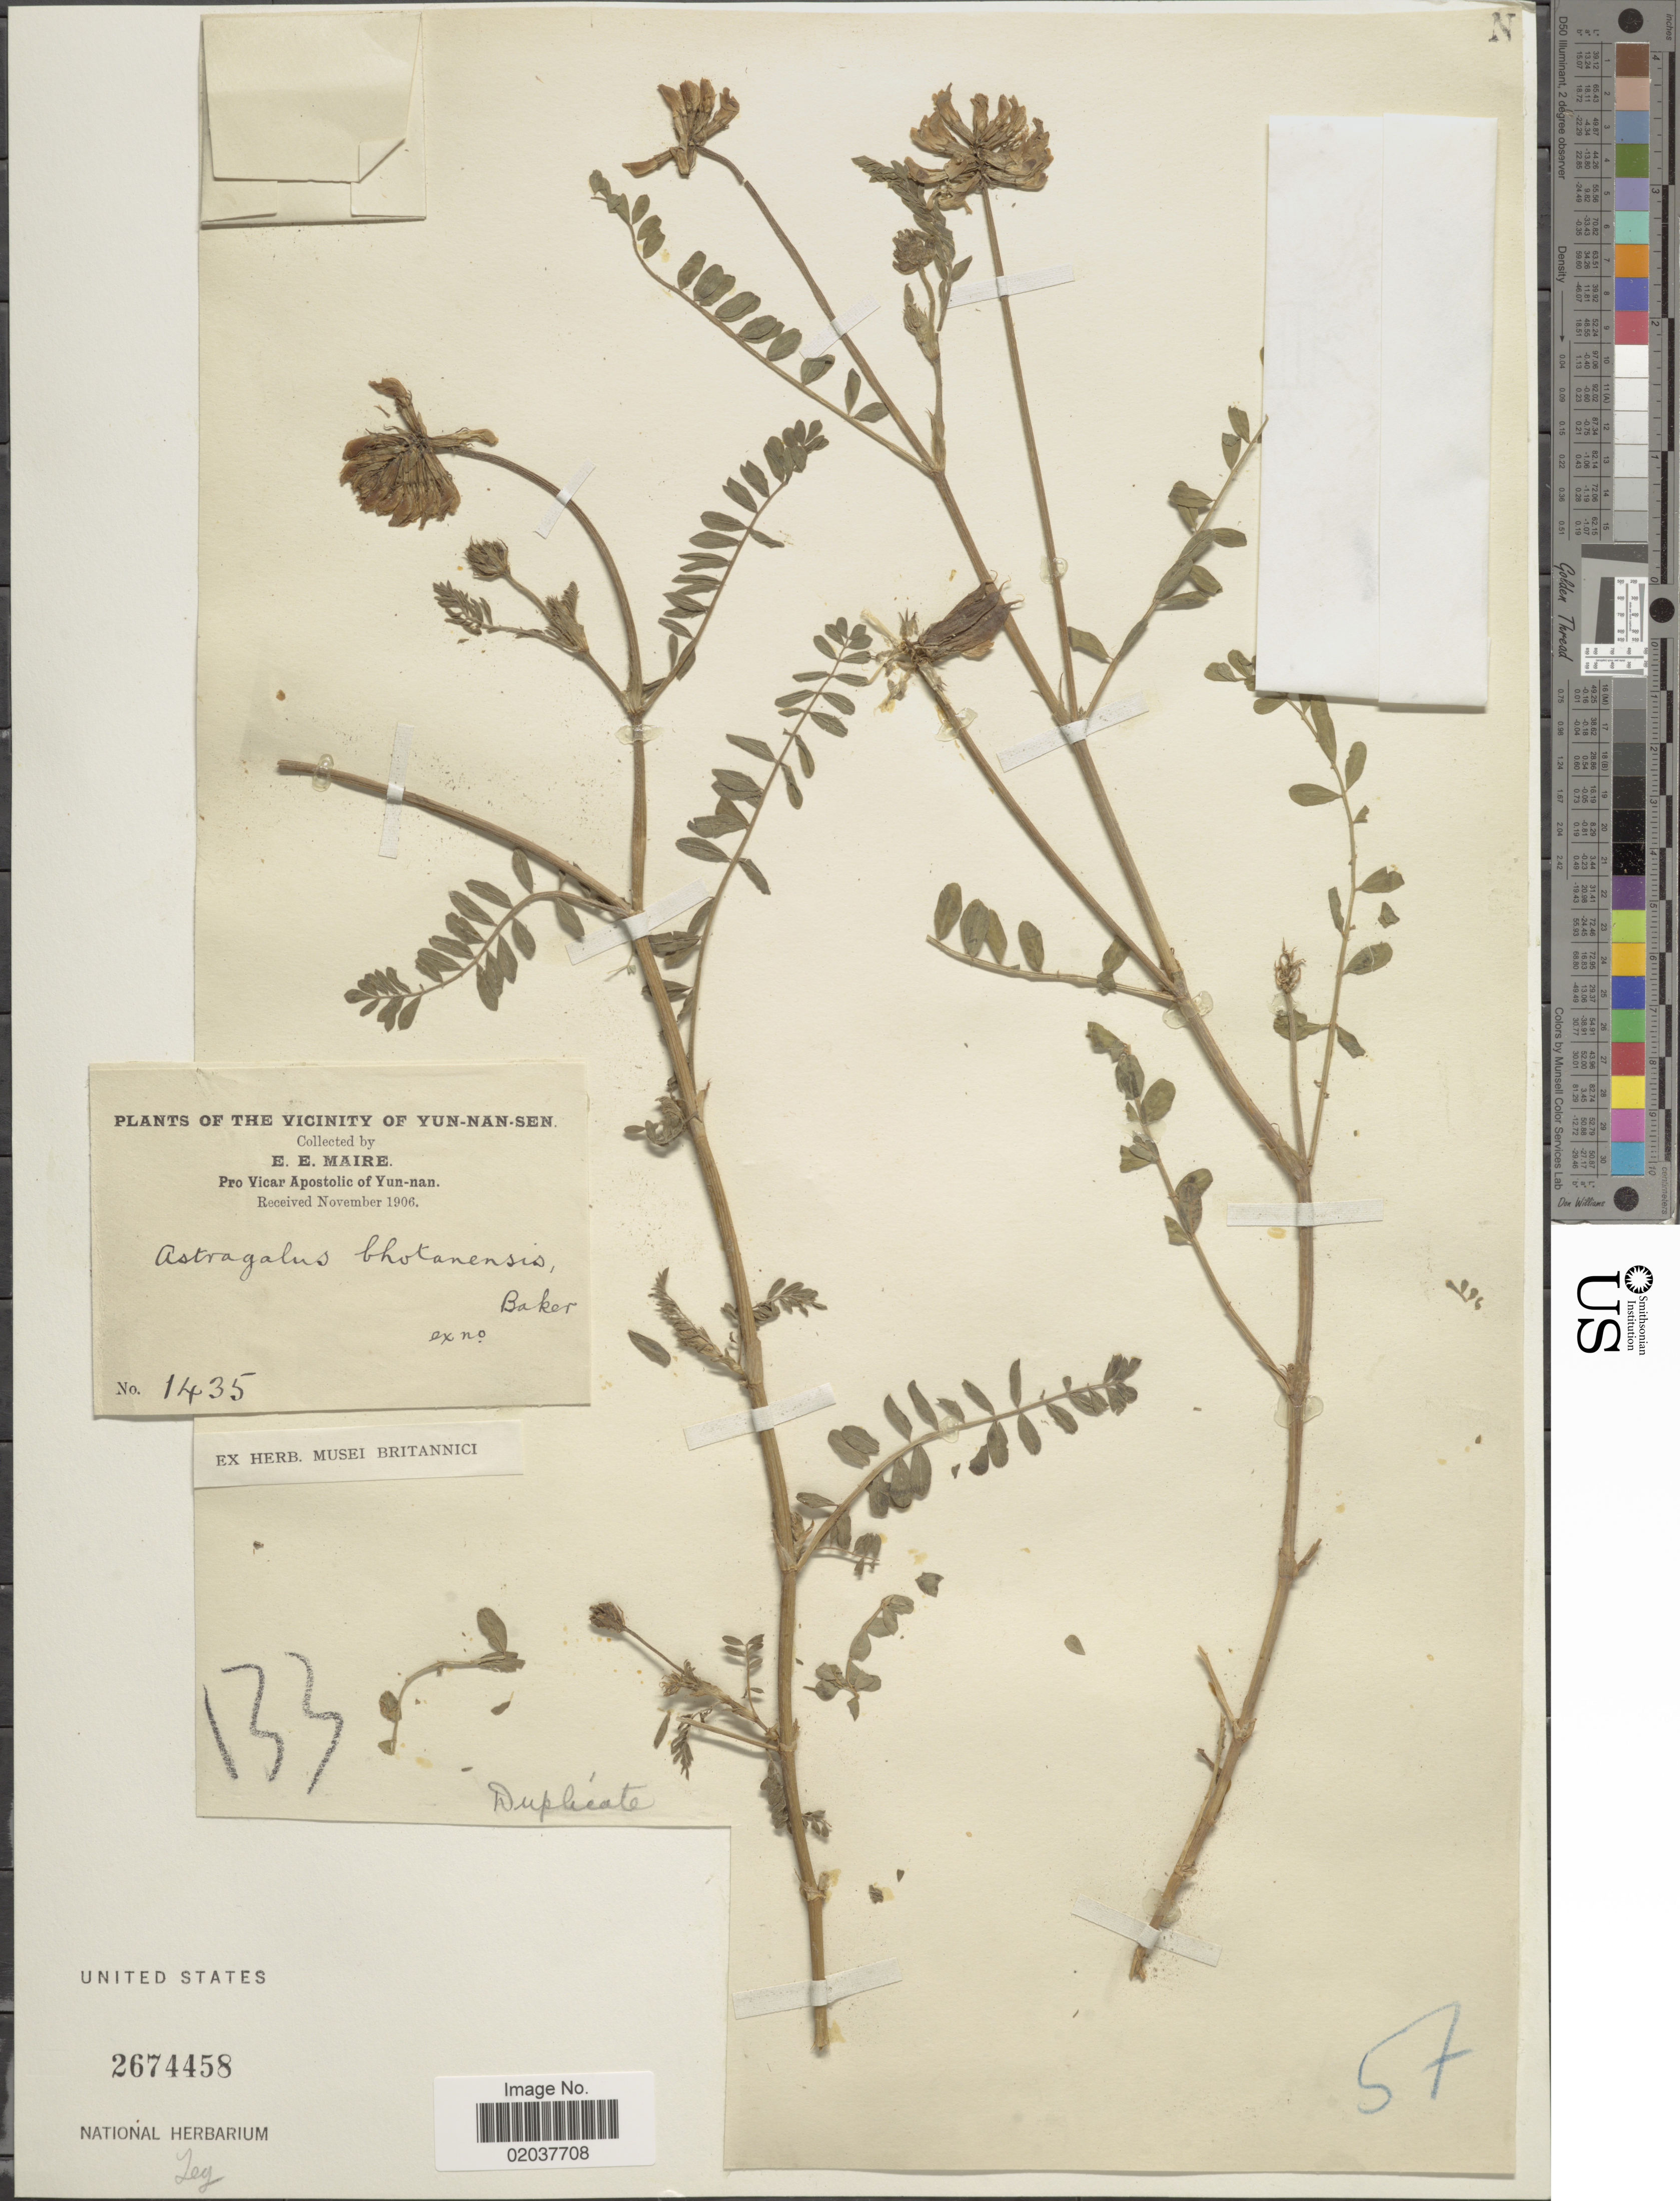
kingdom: Plantae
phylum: Tracheophyta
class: Magnoliopsida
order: Fabales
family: Fabaceae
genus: Astragalus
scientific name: Astragalus bhotanensis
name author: Baker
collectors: E. E. Maire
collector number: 1435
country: China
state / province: Yunnan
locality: Vicinity of Yun-nan-sen, Pro Vicar Apostolic of Yun-nan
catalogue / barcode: US 2674458